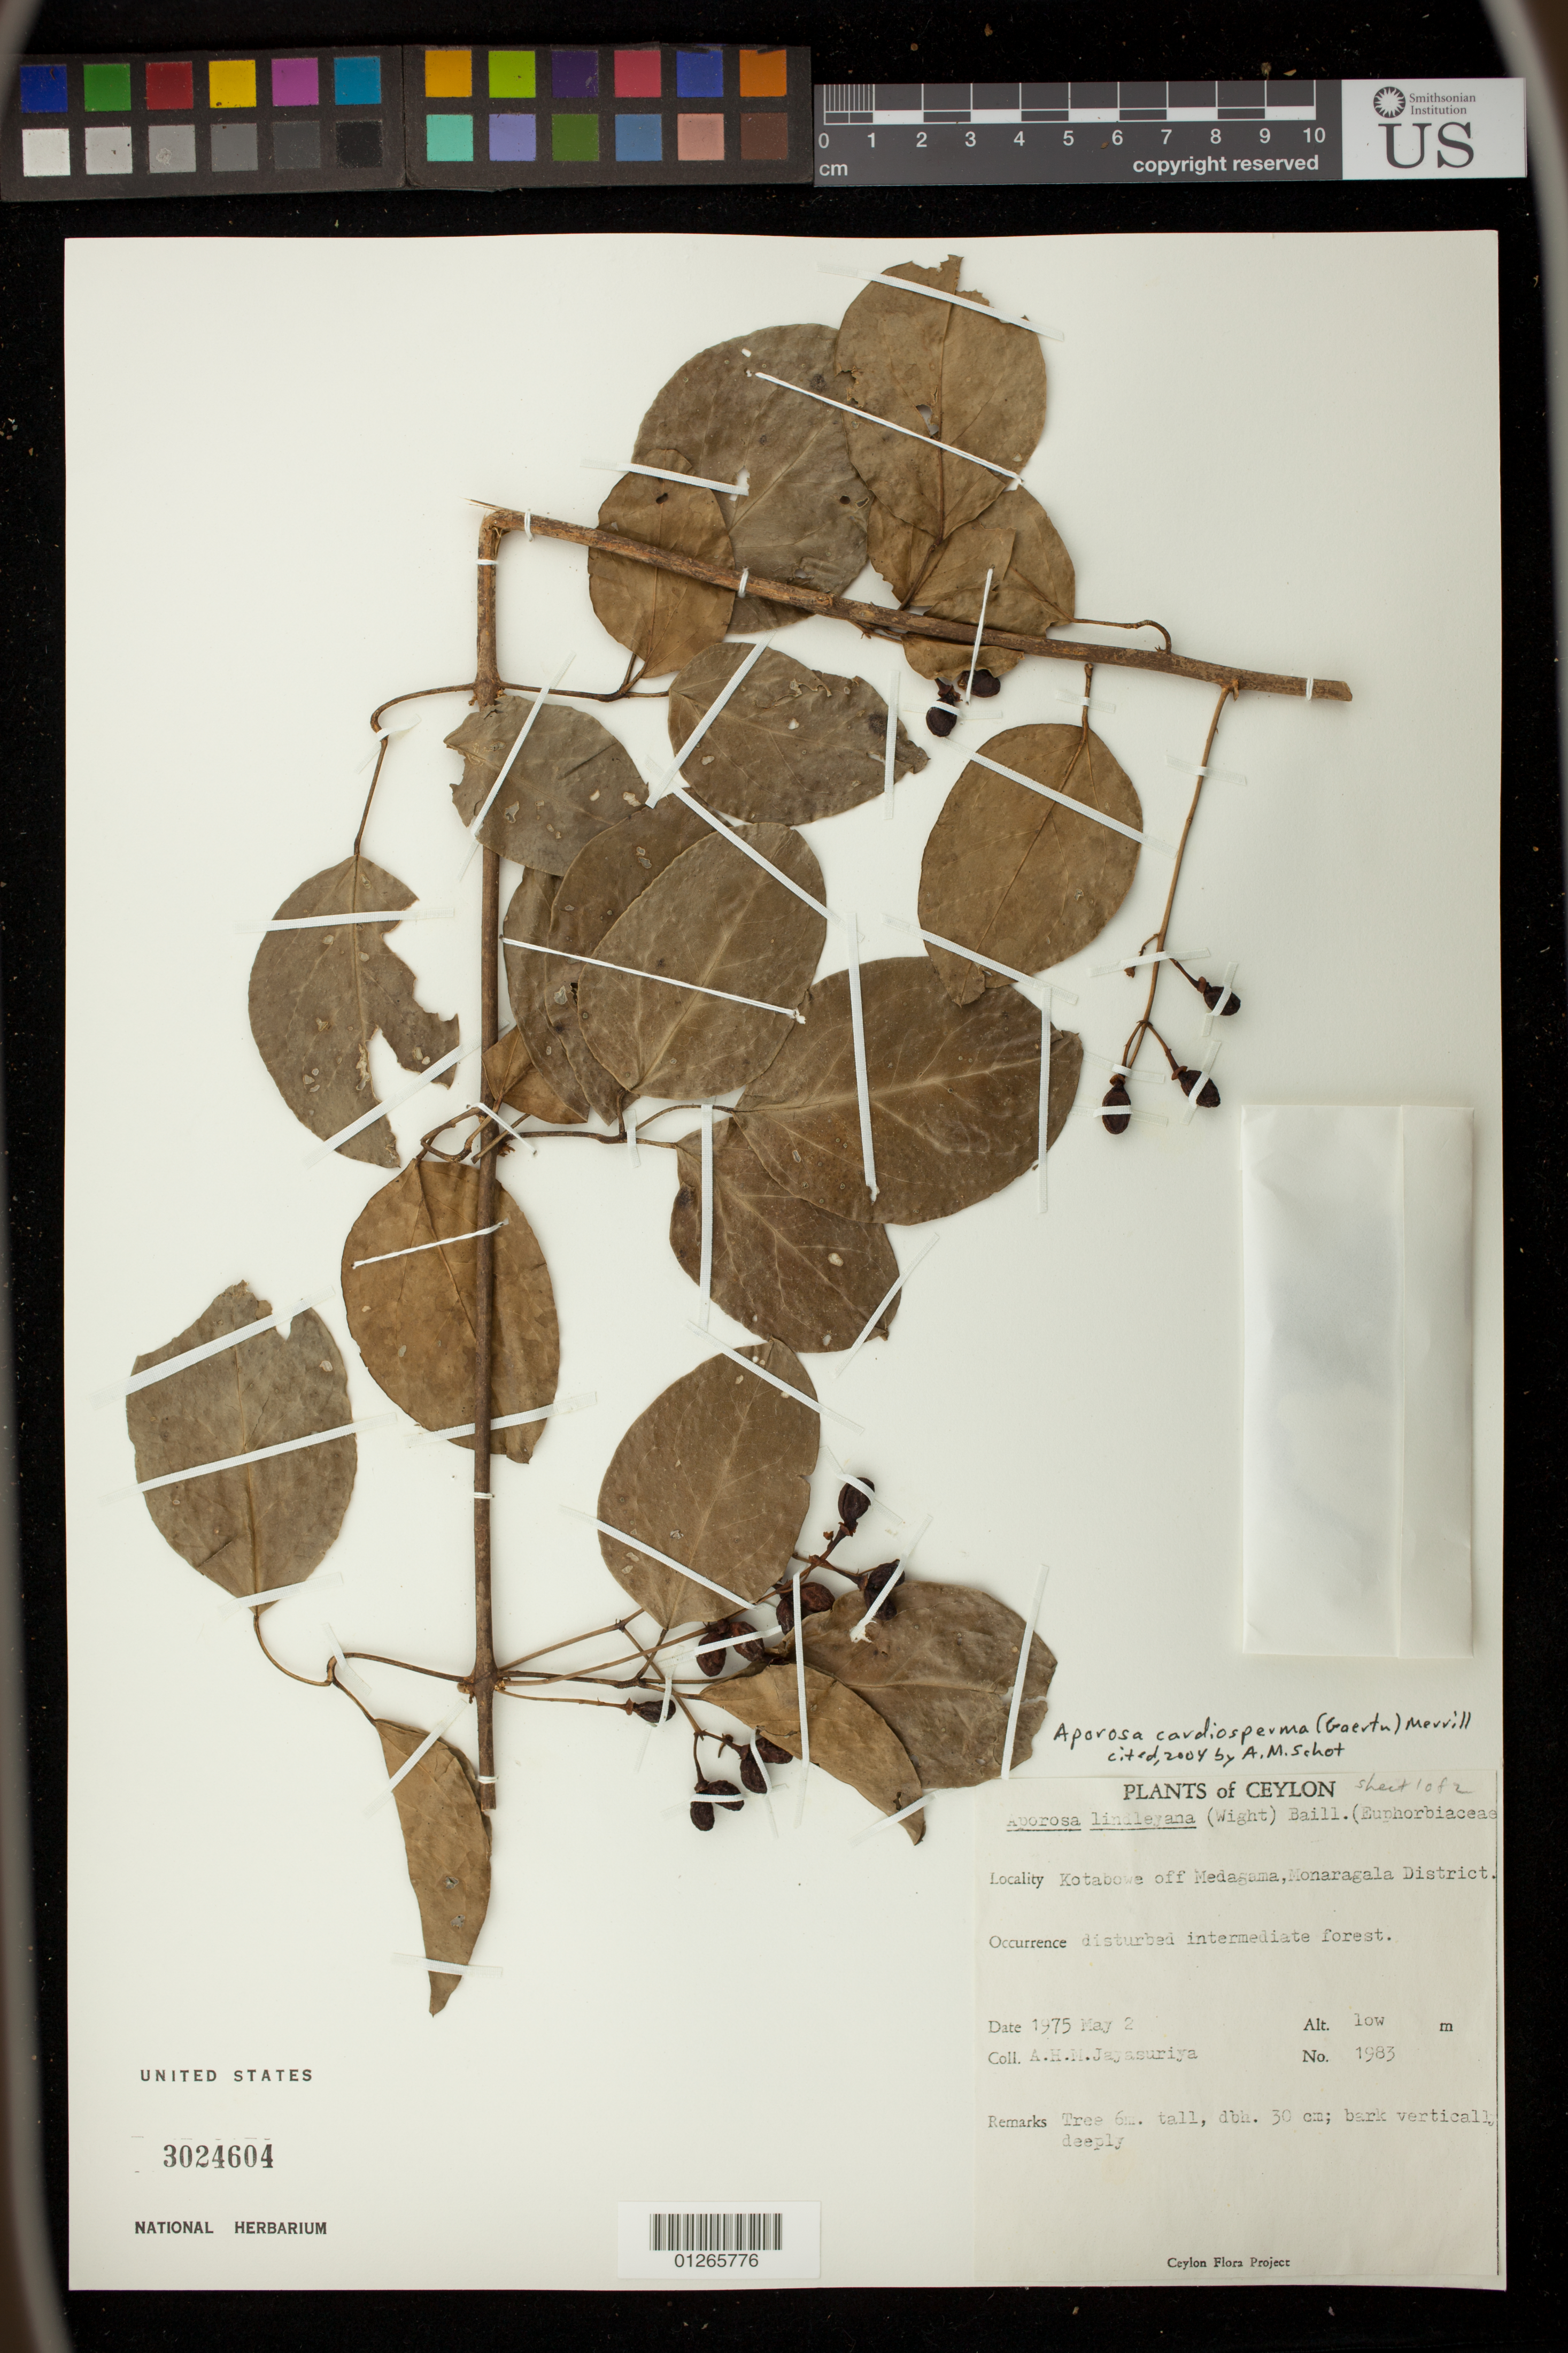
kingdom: Plantae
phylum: Tracheophyta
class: Magnoliopsida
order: Malpighiales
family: Phyllanthaceae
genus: Aporosa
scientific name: Aporosa cardiosperma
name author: (Gaertn.) Merr.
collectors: A. Jayasuriya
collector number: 1983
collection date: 1975-05-02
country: Sri Lanka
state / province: Uva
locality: Kotabowe off Medagama, Monaragala District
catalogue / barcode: US 3024604